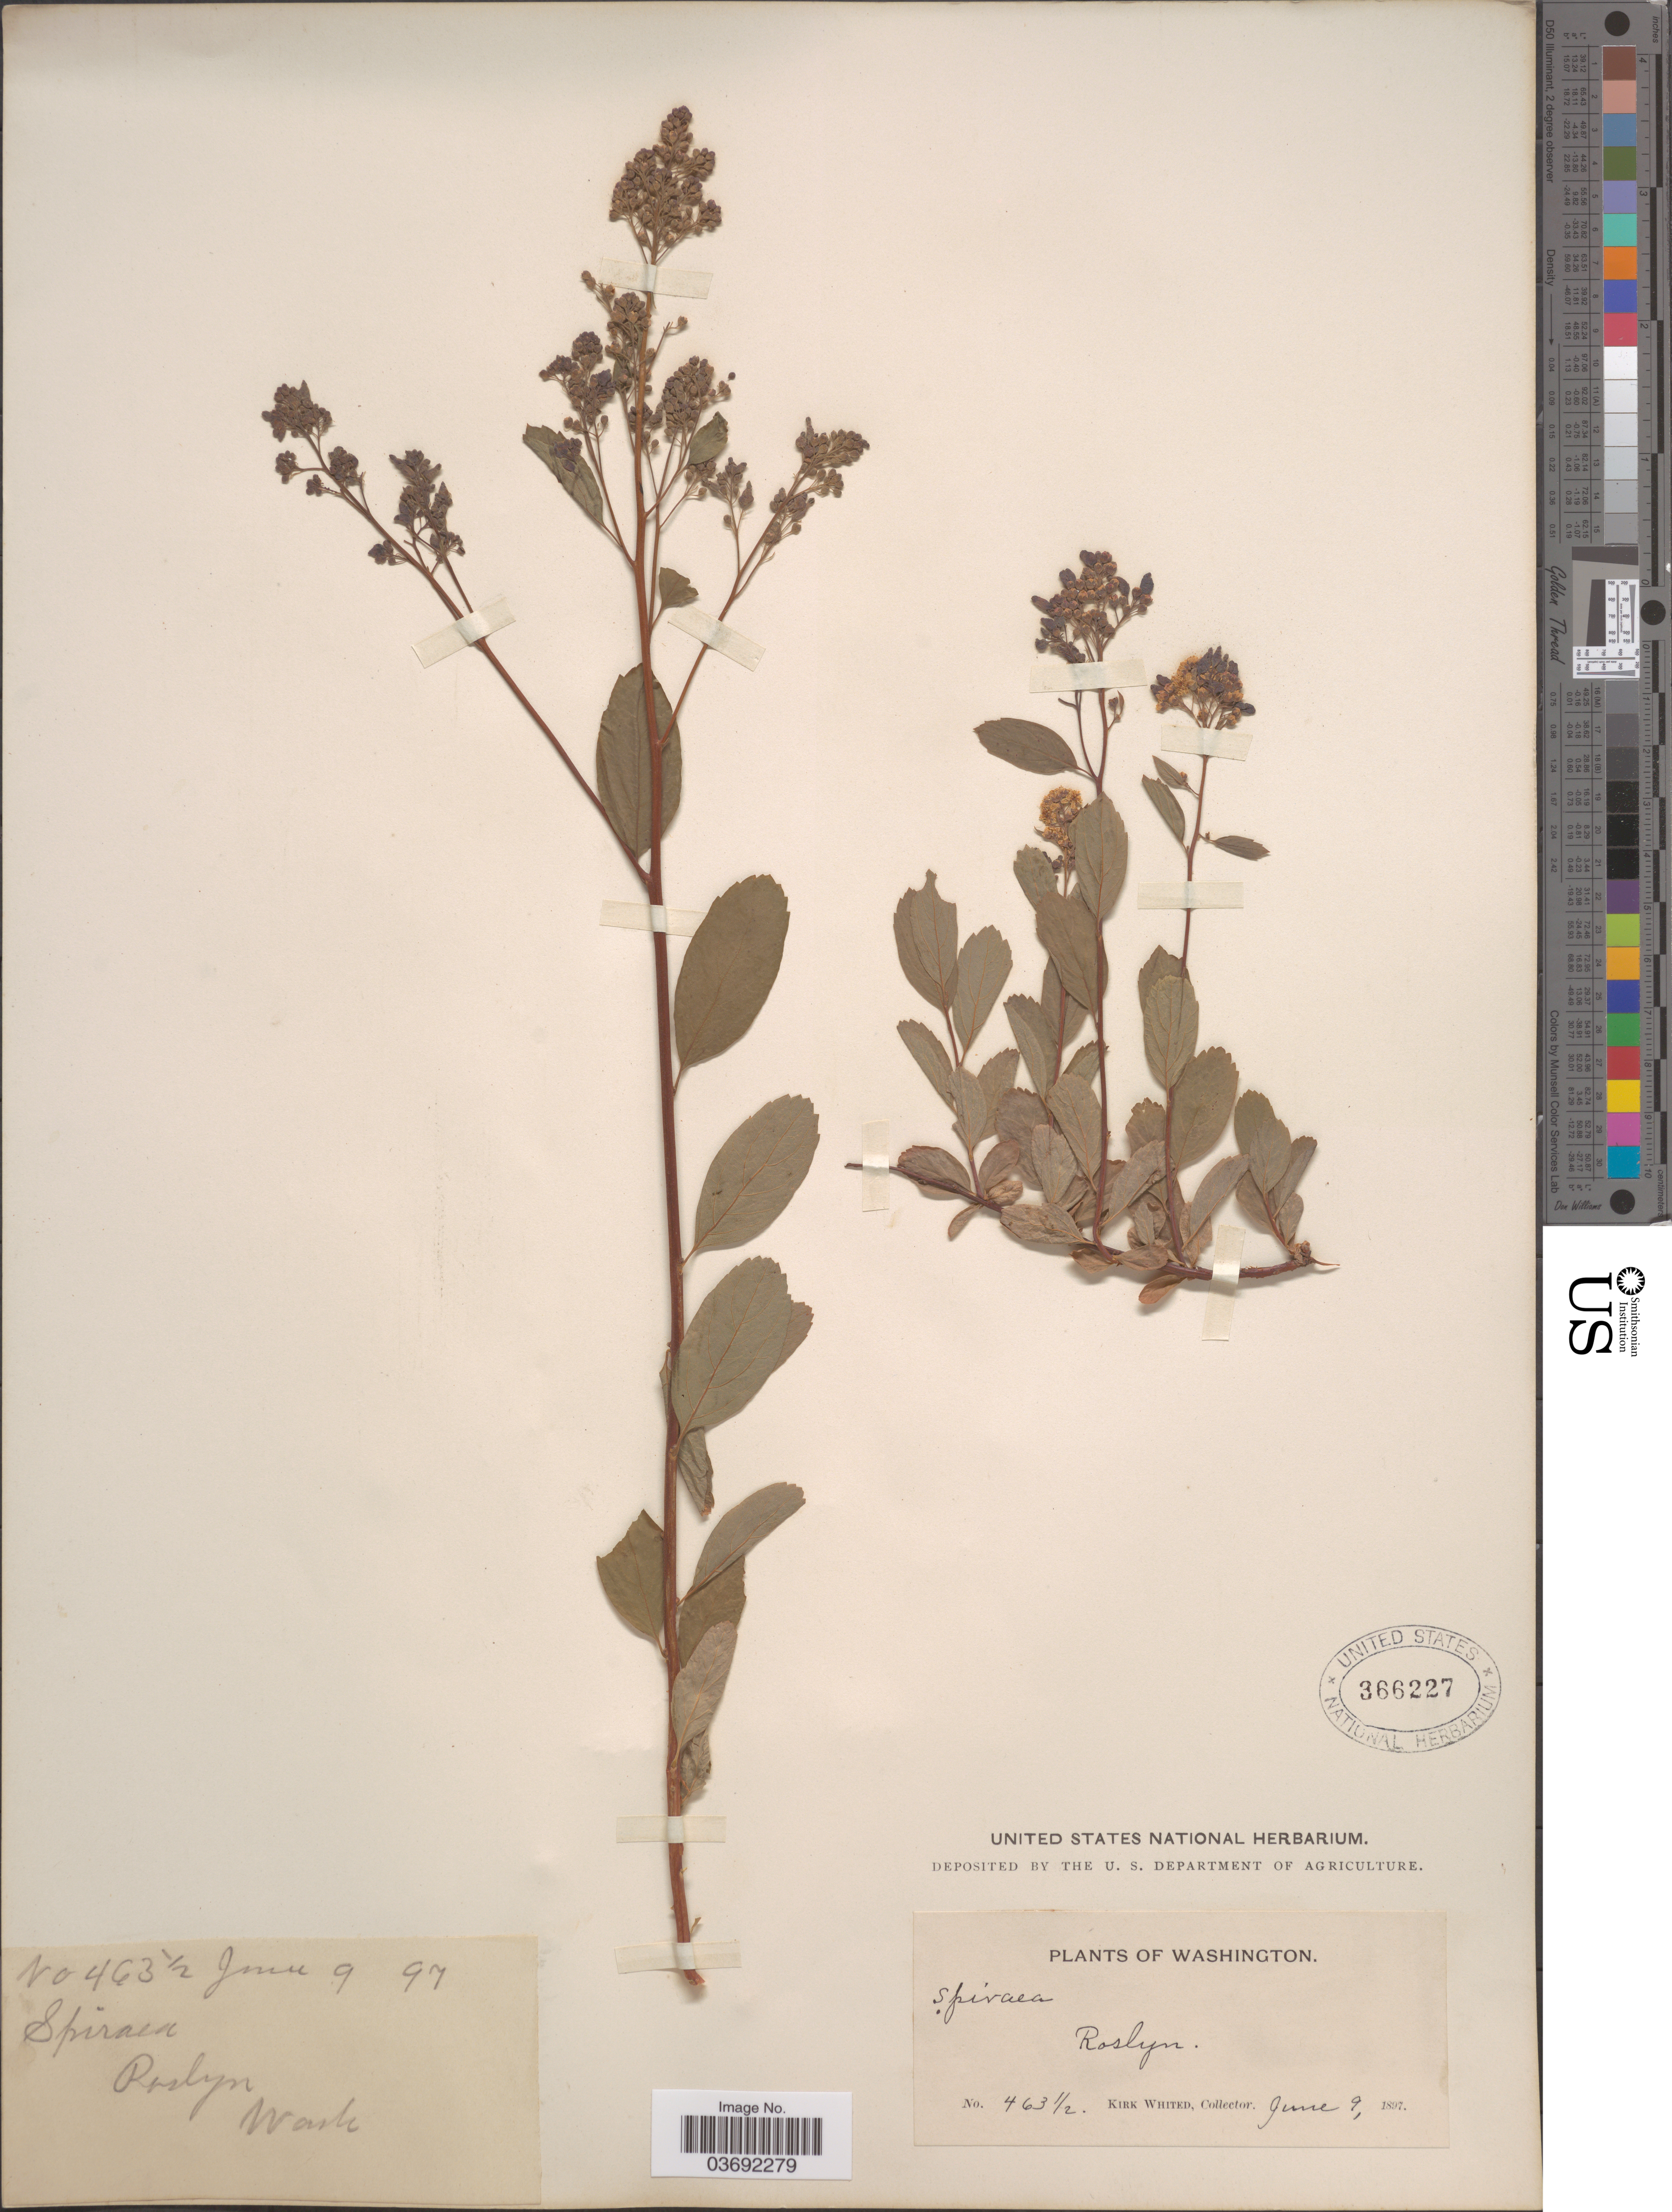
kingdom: Plantae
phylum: Tracheophyta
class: Magnoliopsida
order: Rosales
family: Rosaceae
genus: Spiraea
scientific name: Spiraea densiflora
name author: Nutt. ex Greenm.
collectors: K. Whited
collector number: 463½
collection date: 1897-06-09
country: United States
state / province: Washington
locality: Roslyn.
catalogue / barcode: US 366227